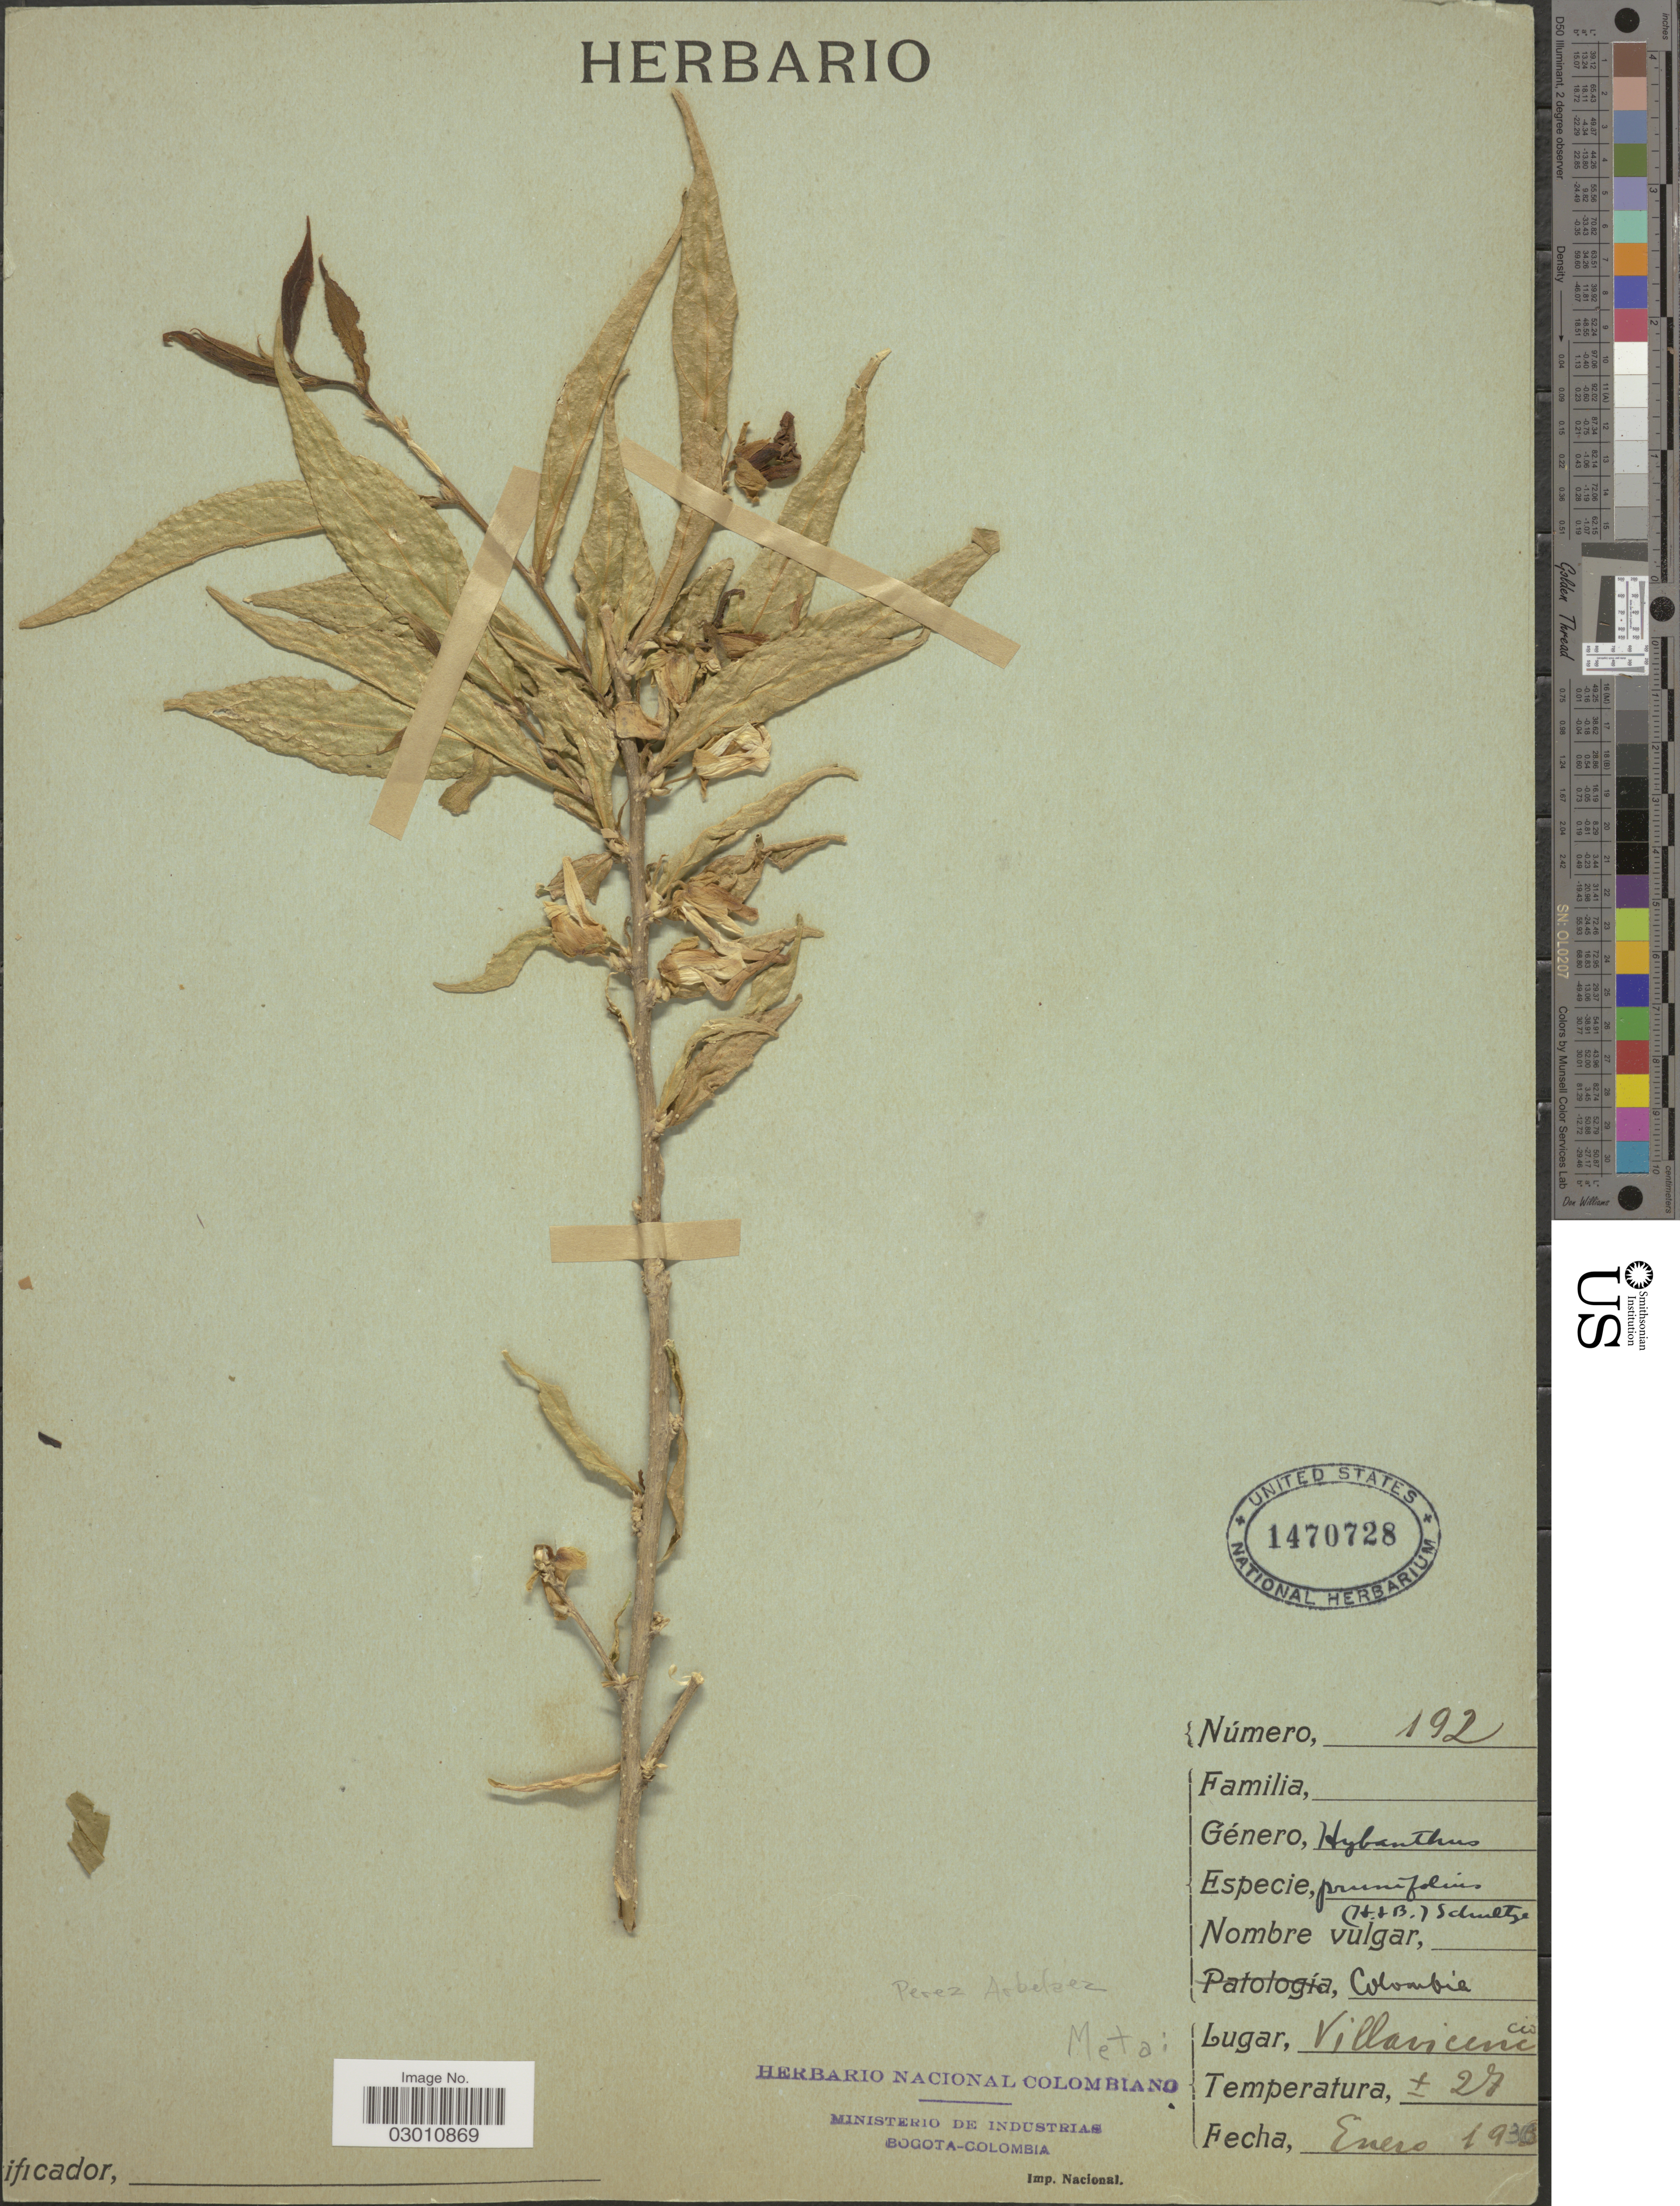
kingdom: Plantae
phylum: Tracheophyta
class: Magnoliopsida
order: Malpighiales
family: Violaceae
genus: Pombalia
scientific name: Pombalia prunifolia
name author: (Humb. & Bonpl. ex Willd.) Paula-Souza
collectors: P. Arbeláez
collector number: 192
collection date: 1933-01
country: Colombia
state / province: Meta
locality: Villavicencio.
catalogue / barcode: US 1470728